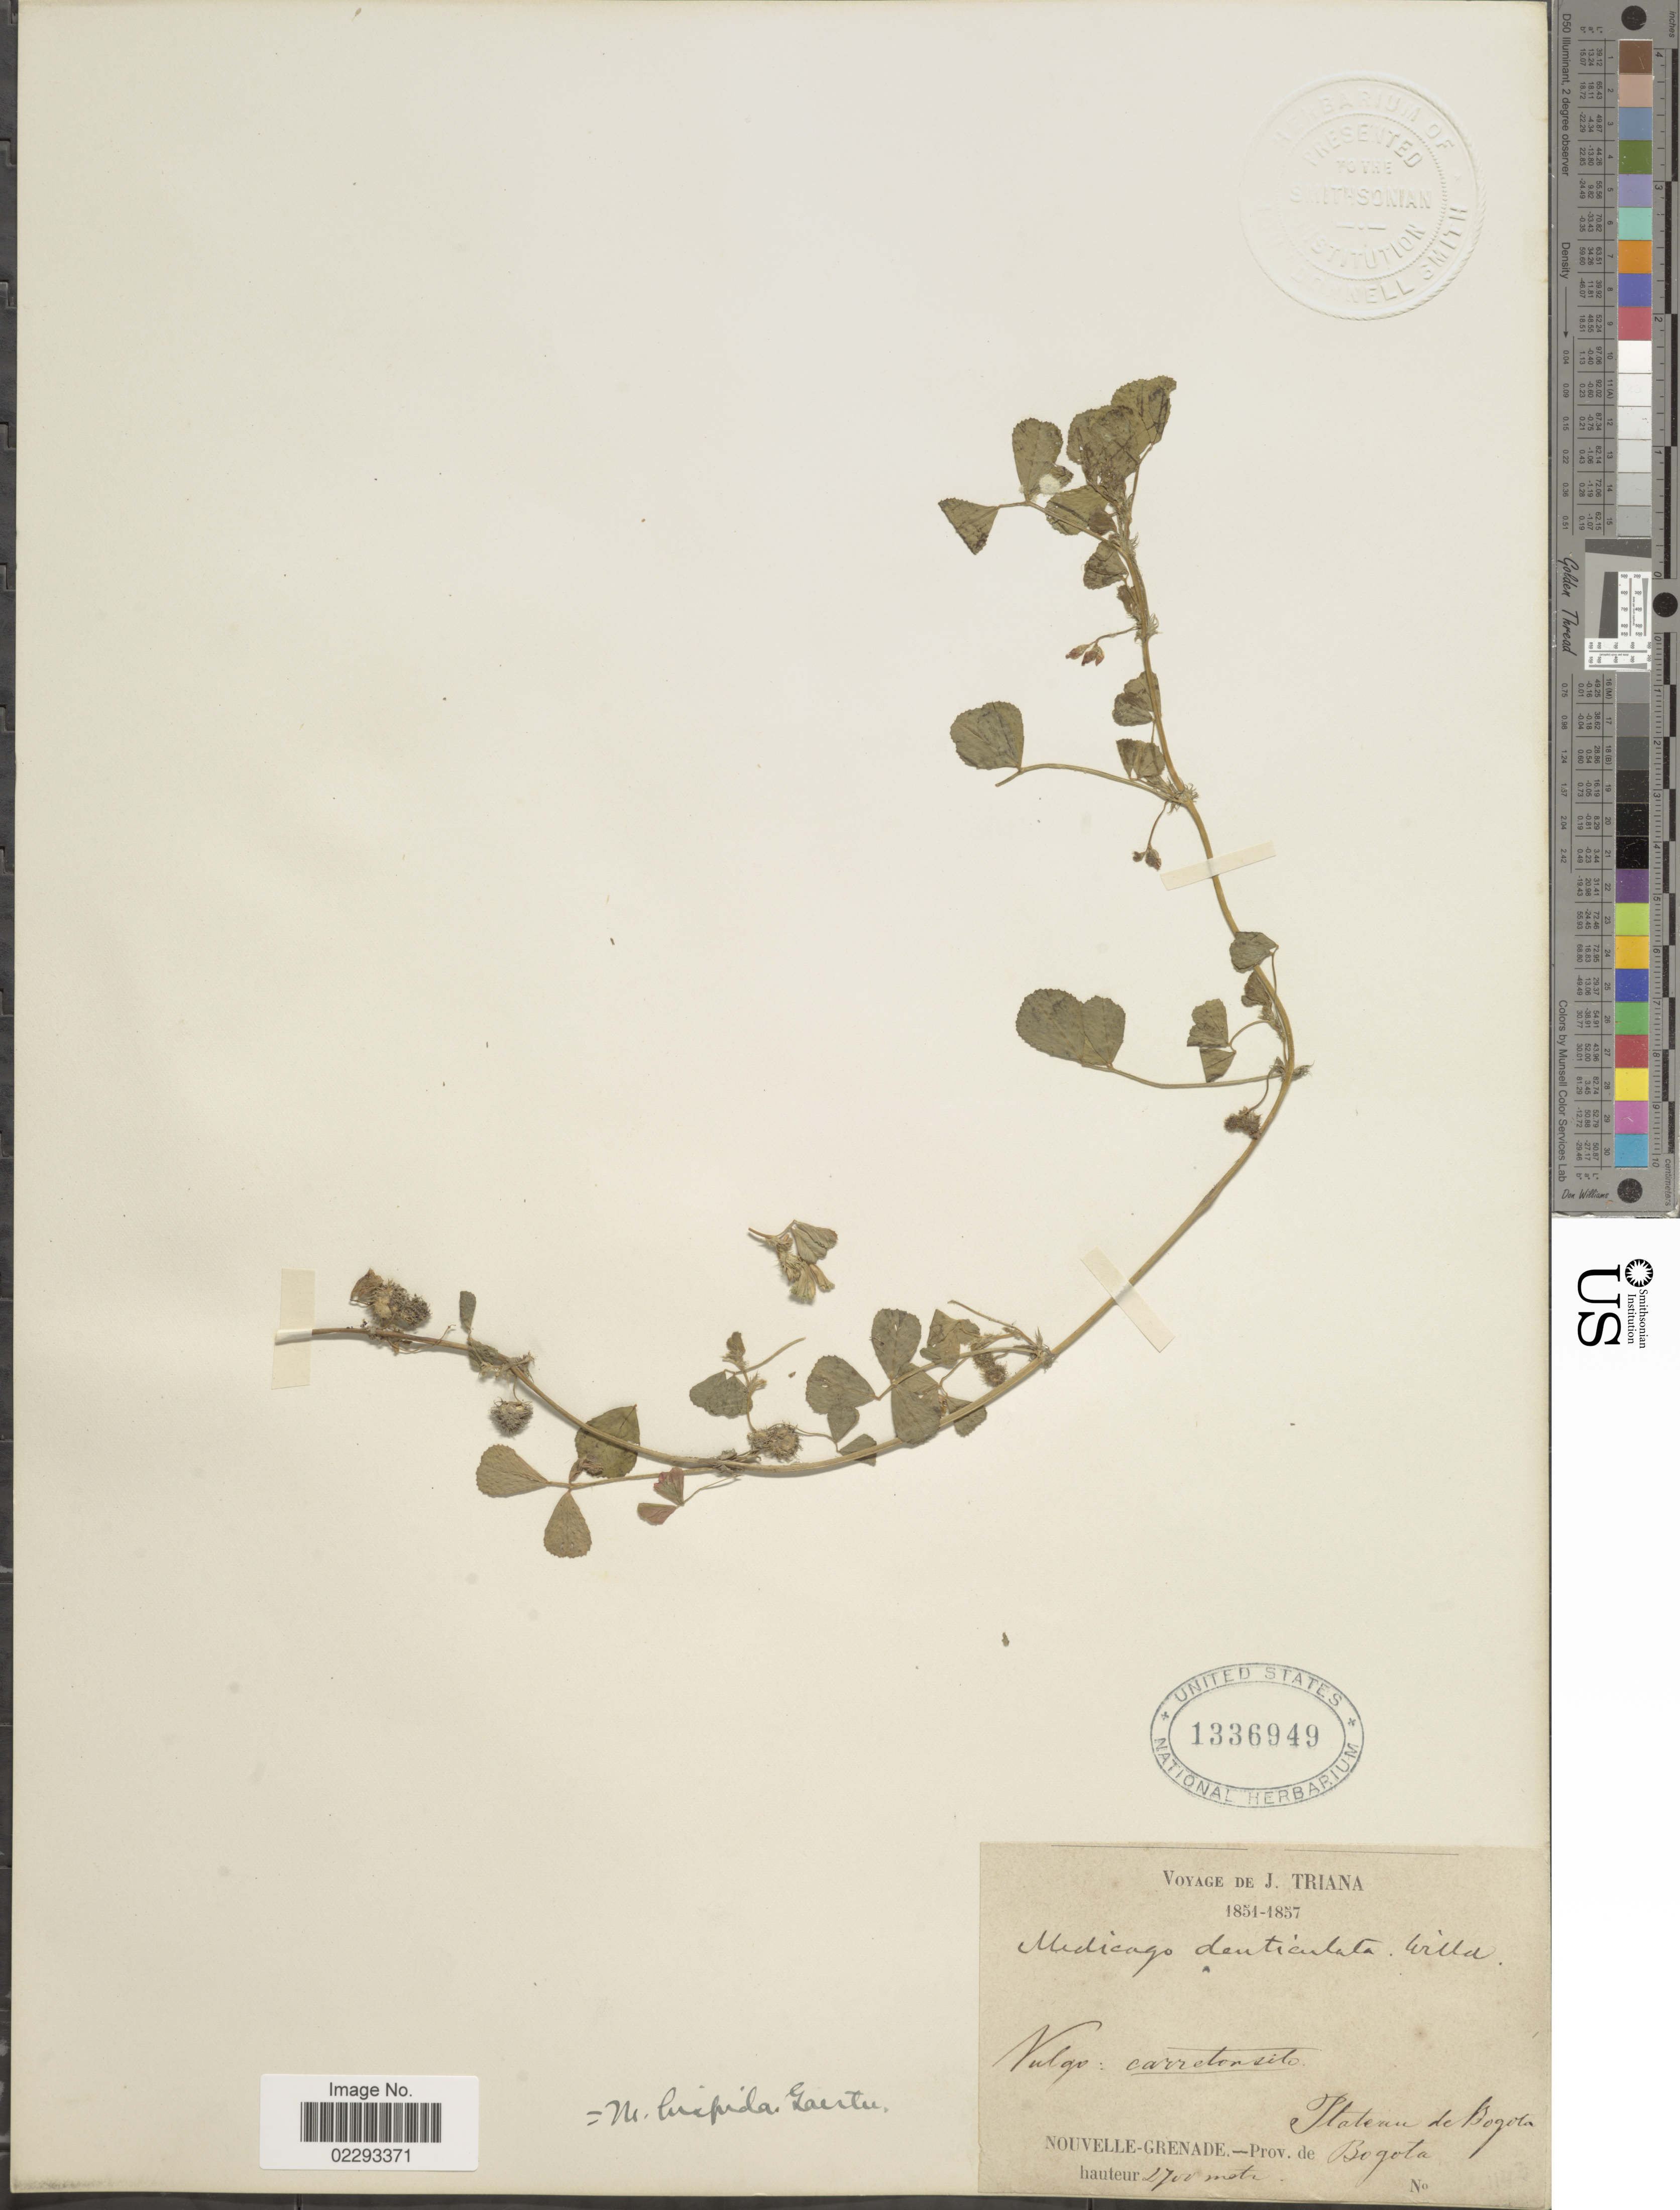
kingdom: Plantae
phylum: Tracheophyta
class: Magnoliopsida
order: Fabales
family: Fabaceae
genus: Medicago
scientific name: Medicago polymorpha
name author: L.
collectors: J. Triana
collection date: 1851/1857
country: Colombia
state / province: Bogota D.C.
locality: Plateau de Bogota, Nouvelle-Grenada, Prov. de Bogota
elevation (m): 2700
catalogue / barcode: US 1336949